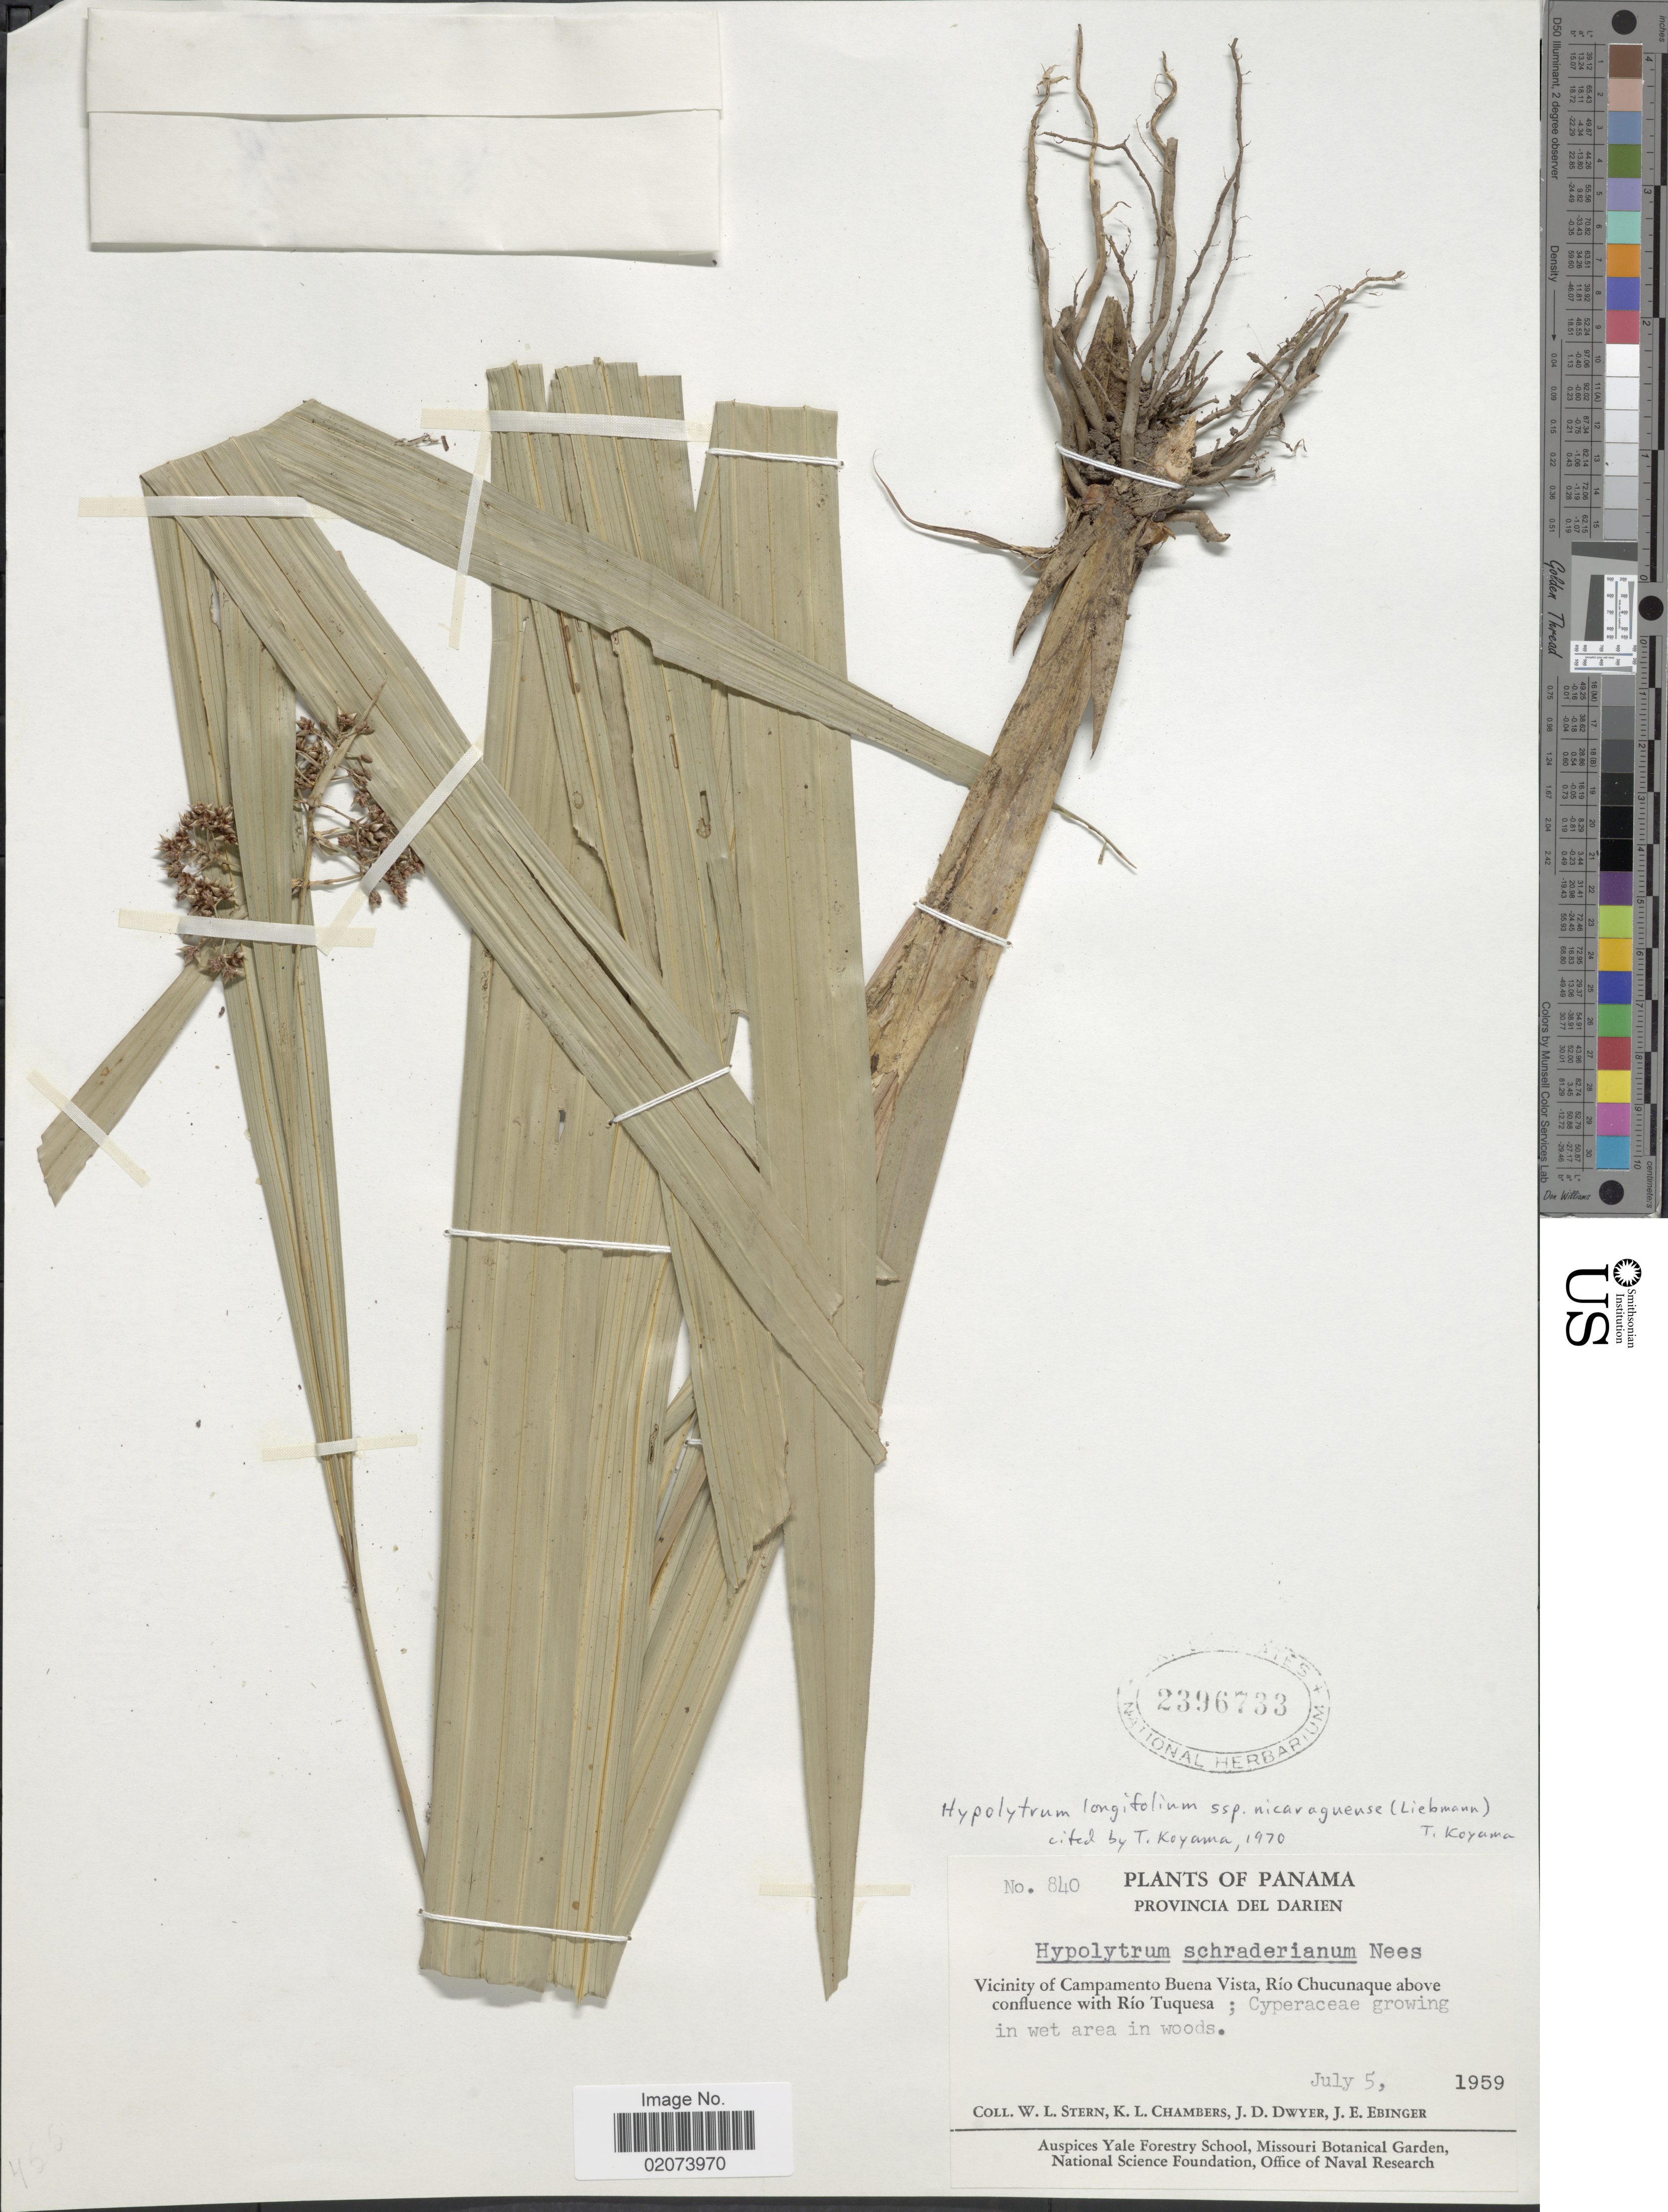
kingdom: Plantae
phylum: Tracheophyta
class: Liliopsida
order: Poales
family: Cyperaceae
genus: Hypolytrum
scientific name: Hypolytrum longifolium subsp. nicaraguense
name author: (Liebm.) T. Koyama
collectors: W. L. Stern, K. Chambers, J. D. Dwyer & J. Ebinger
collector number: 840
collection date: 1959-07-05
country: Panama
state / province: Darién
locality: Vicinity of Campamento Buena Vista, Rio Chucunaque above confluence with Rio Tuquesa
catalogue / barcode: US 2396733